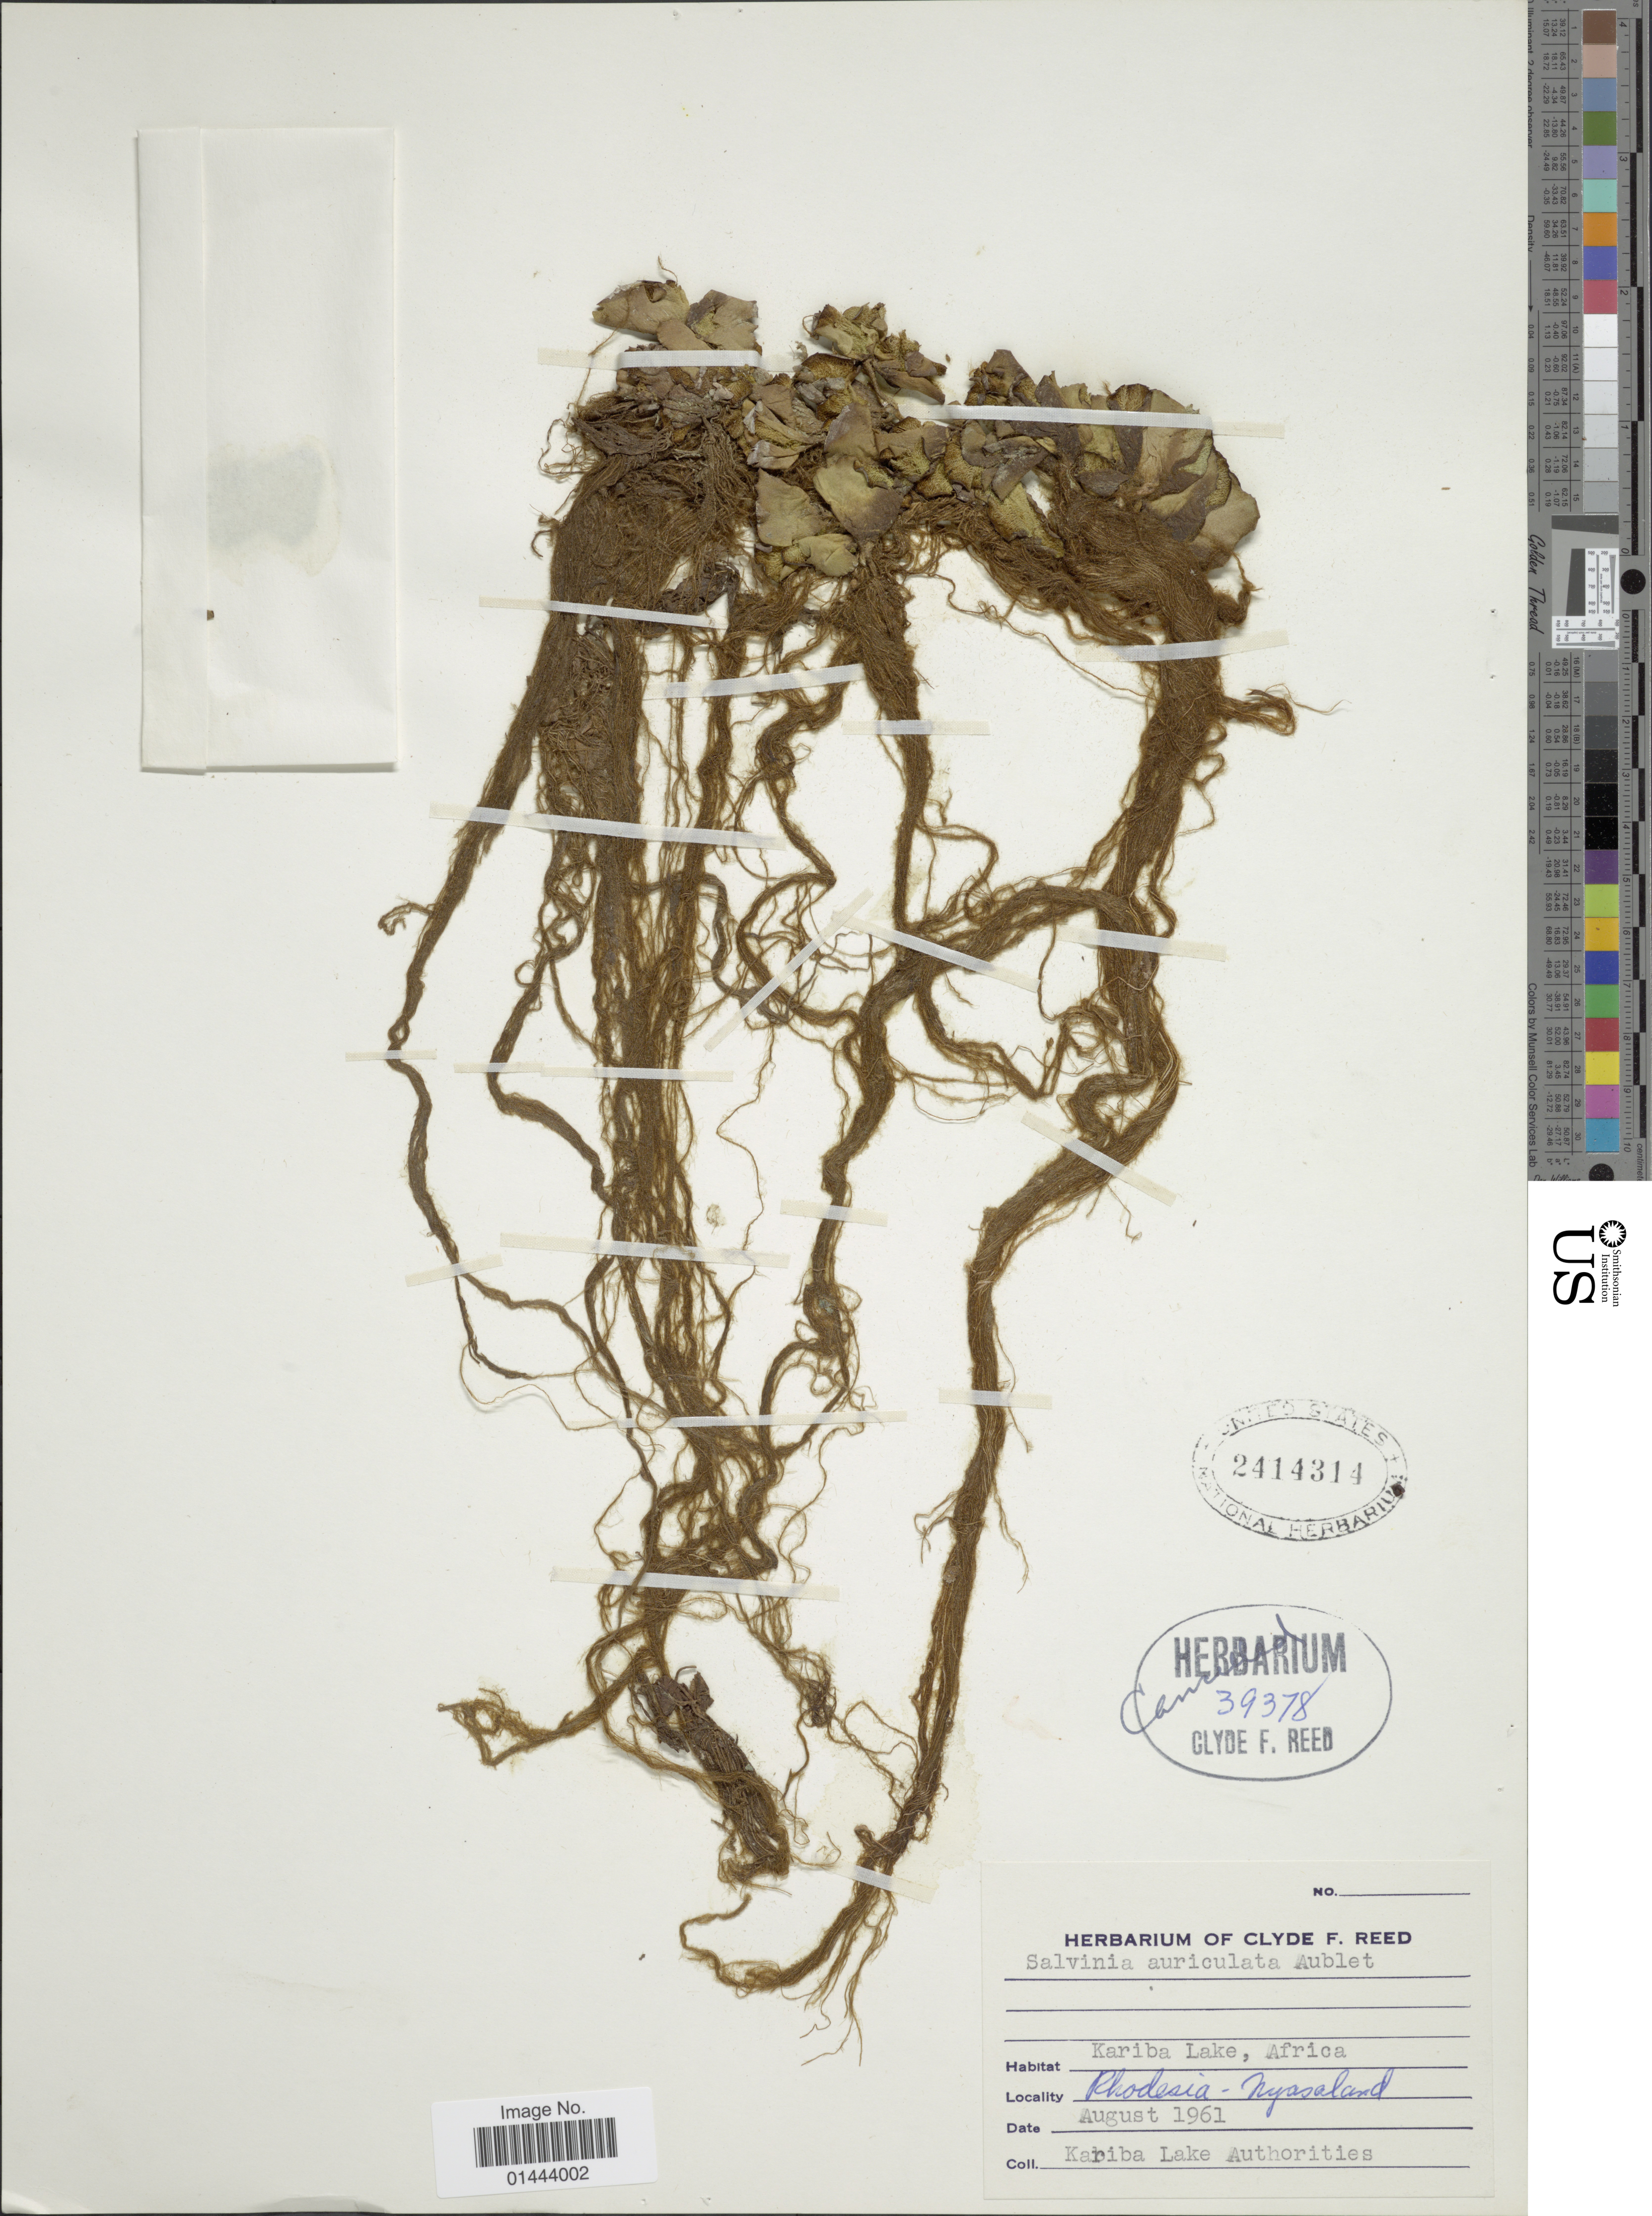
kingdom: Plantae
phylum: Tracheophyta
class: Polypodiopsida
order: Salviniales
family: Salviniaceae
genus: Salvinia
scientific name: Salvinia molesta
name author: D.S. Mitch.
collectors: C. F. Reed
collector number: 39378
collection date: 1961-08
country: Zimbabwe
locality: Kariba Lake, Africa, Rhodesoa- Nyasaland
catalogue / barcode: US 2414314